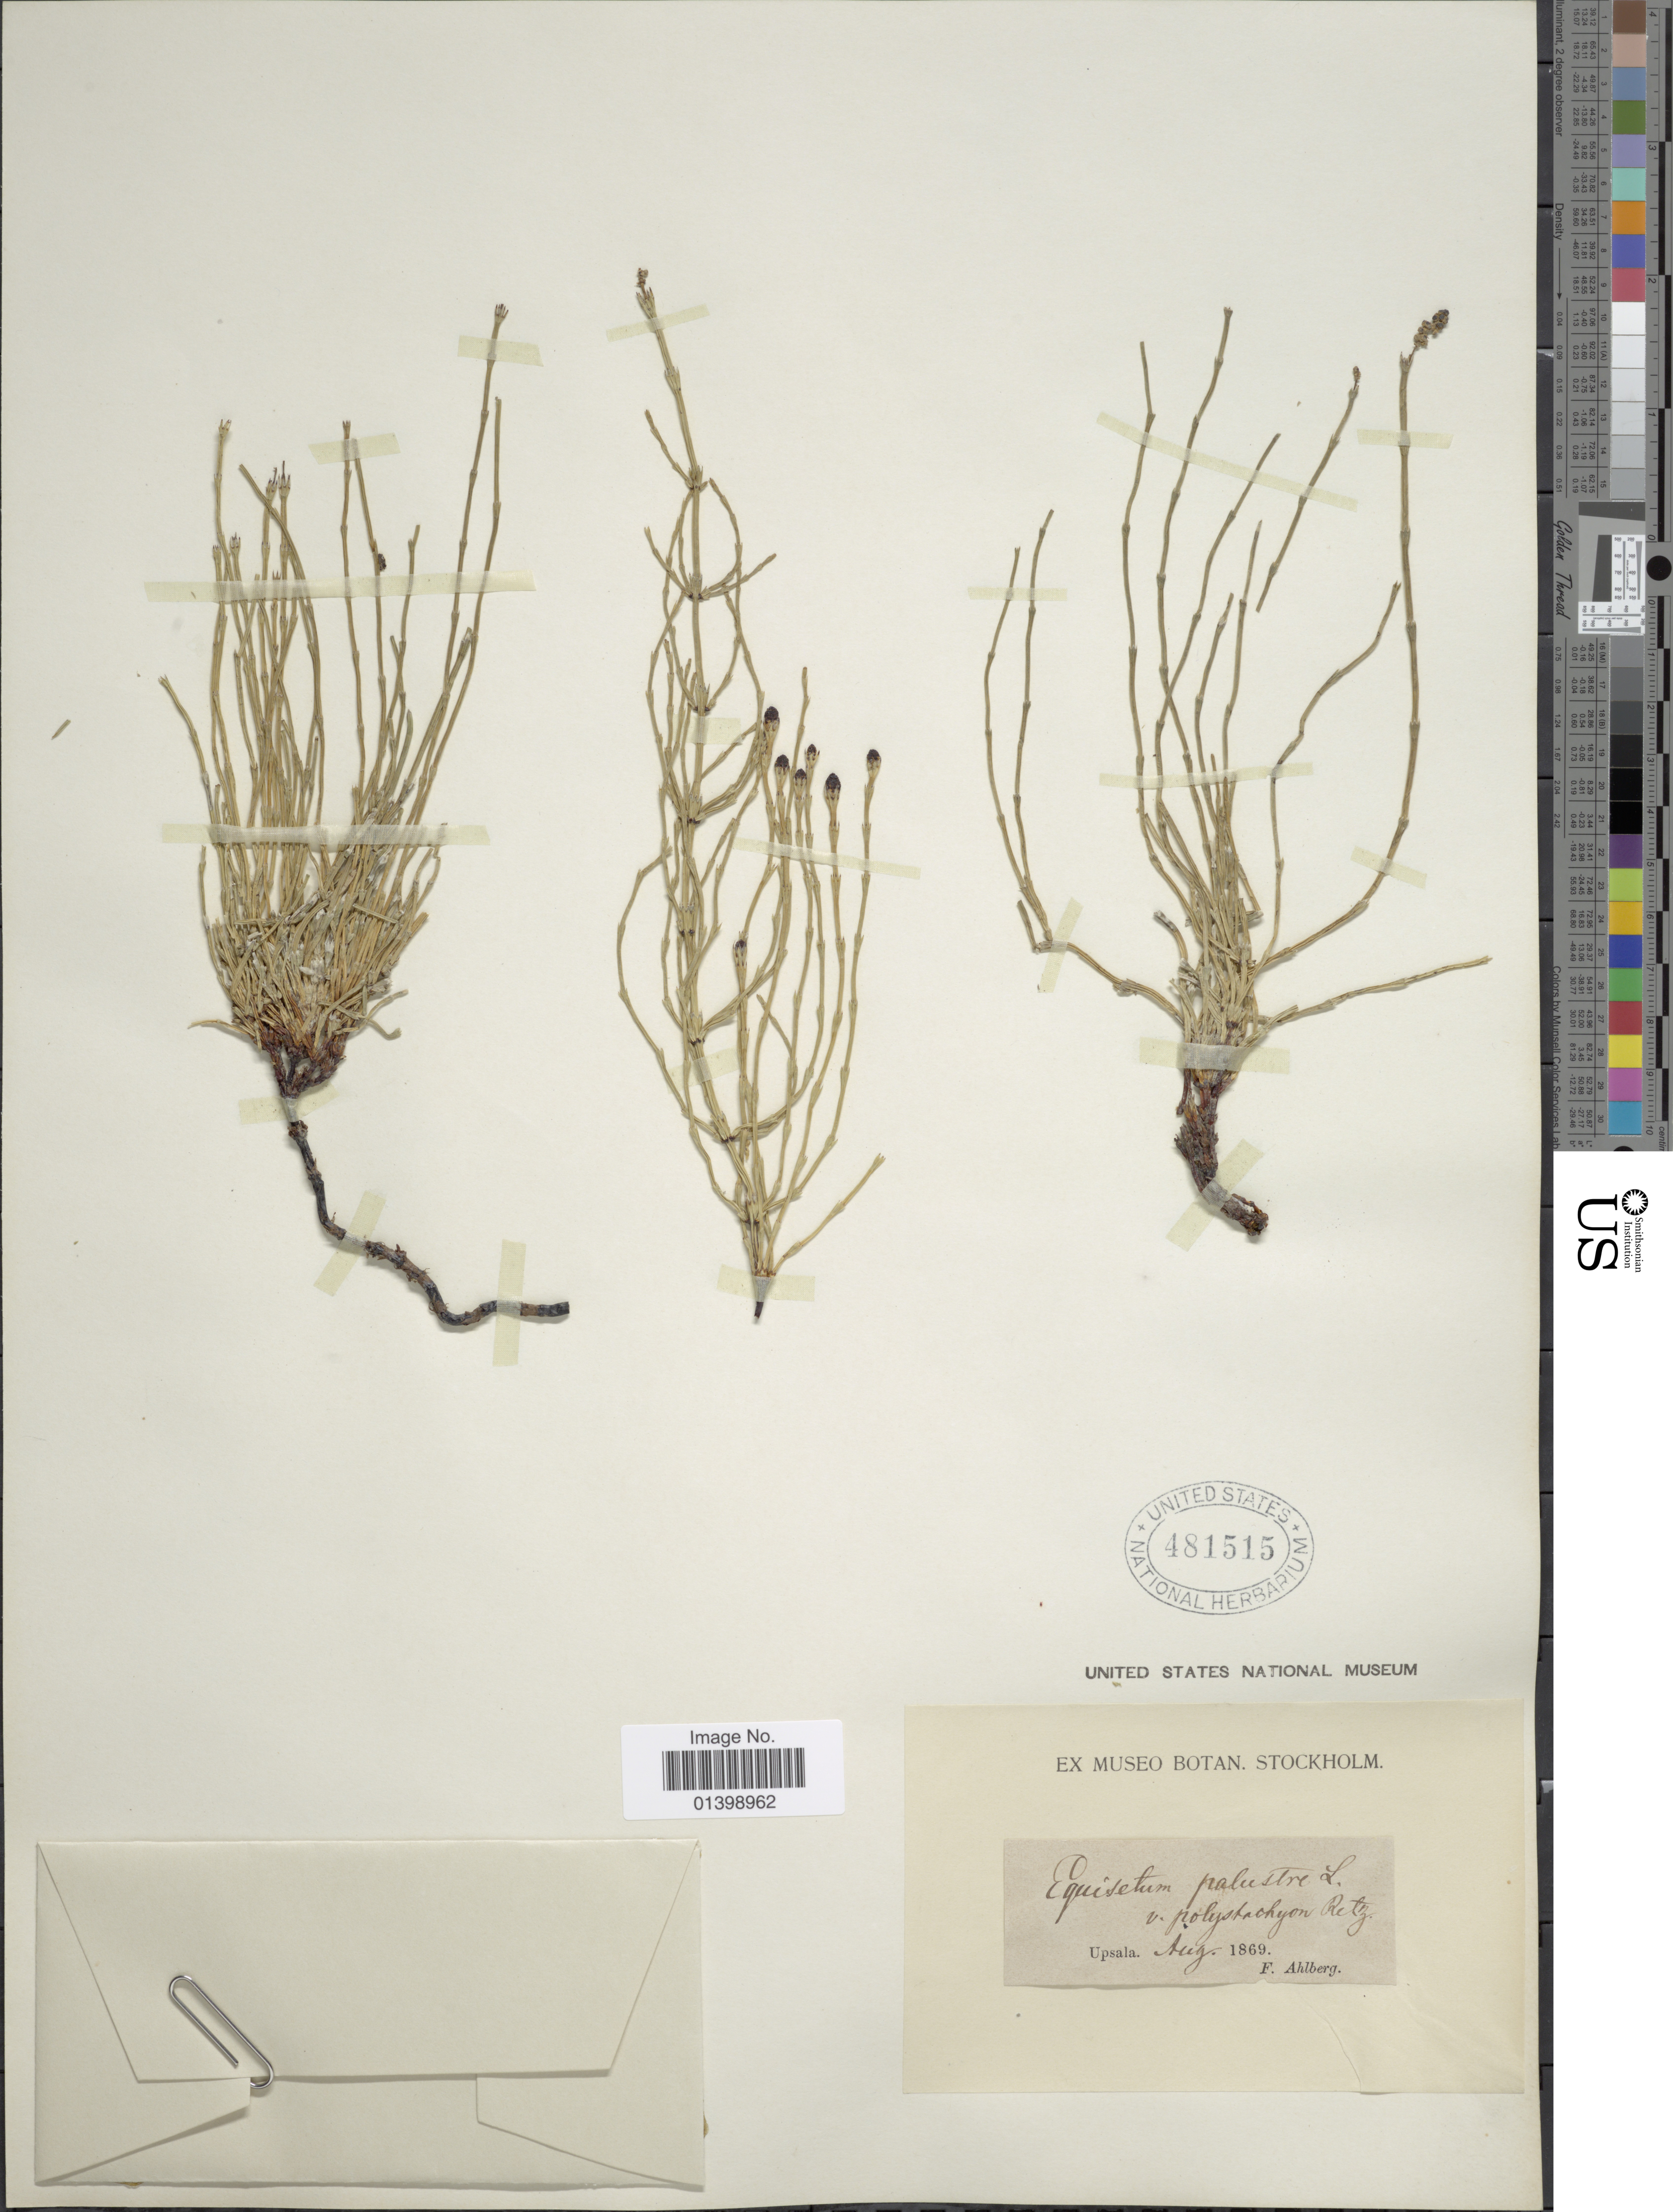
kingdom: Plantae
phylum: Tracheophyta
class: Polypodiopsida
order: Equisetales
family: Equisetaceae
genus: Equisetum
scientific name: Equisetum palustre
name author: L.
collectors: F. Ahlberg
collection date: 1869-08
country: Sweden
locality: Upsala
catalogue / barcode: US 481515